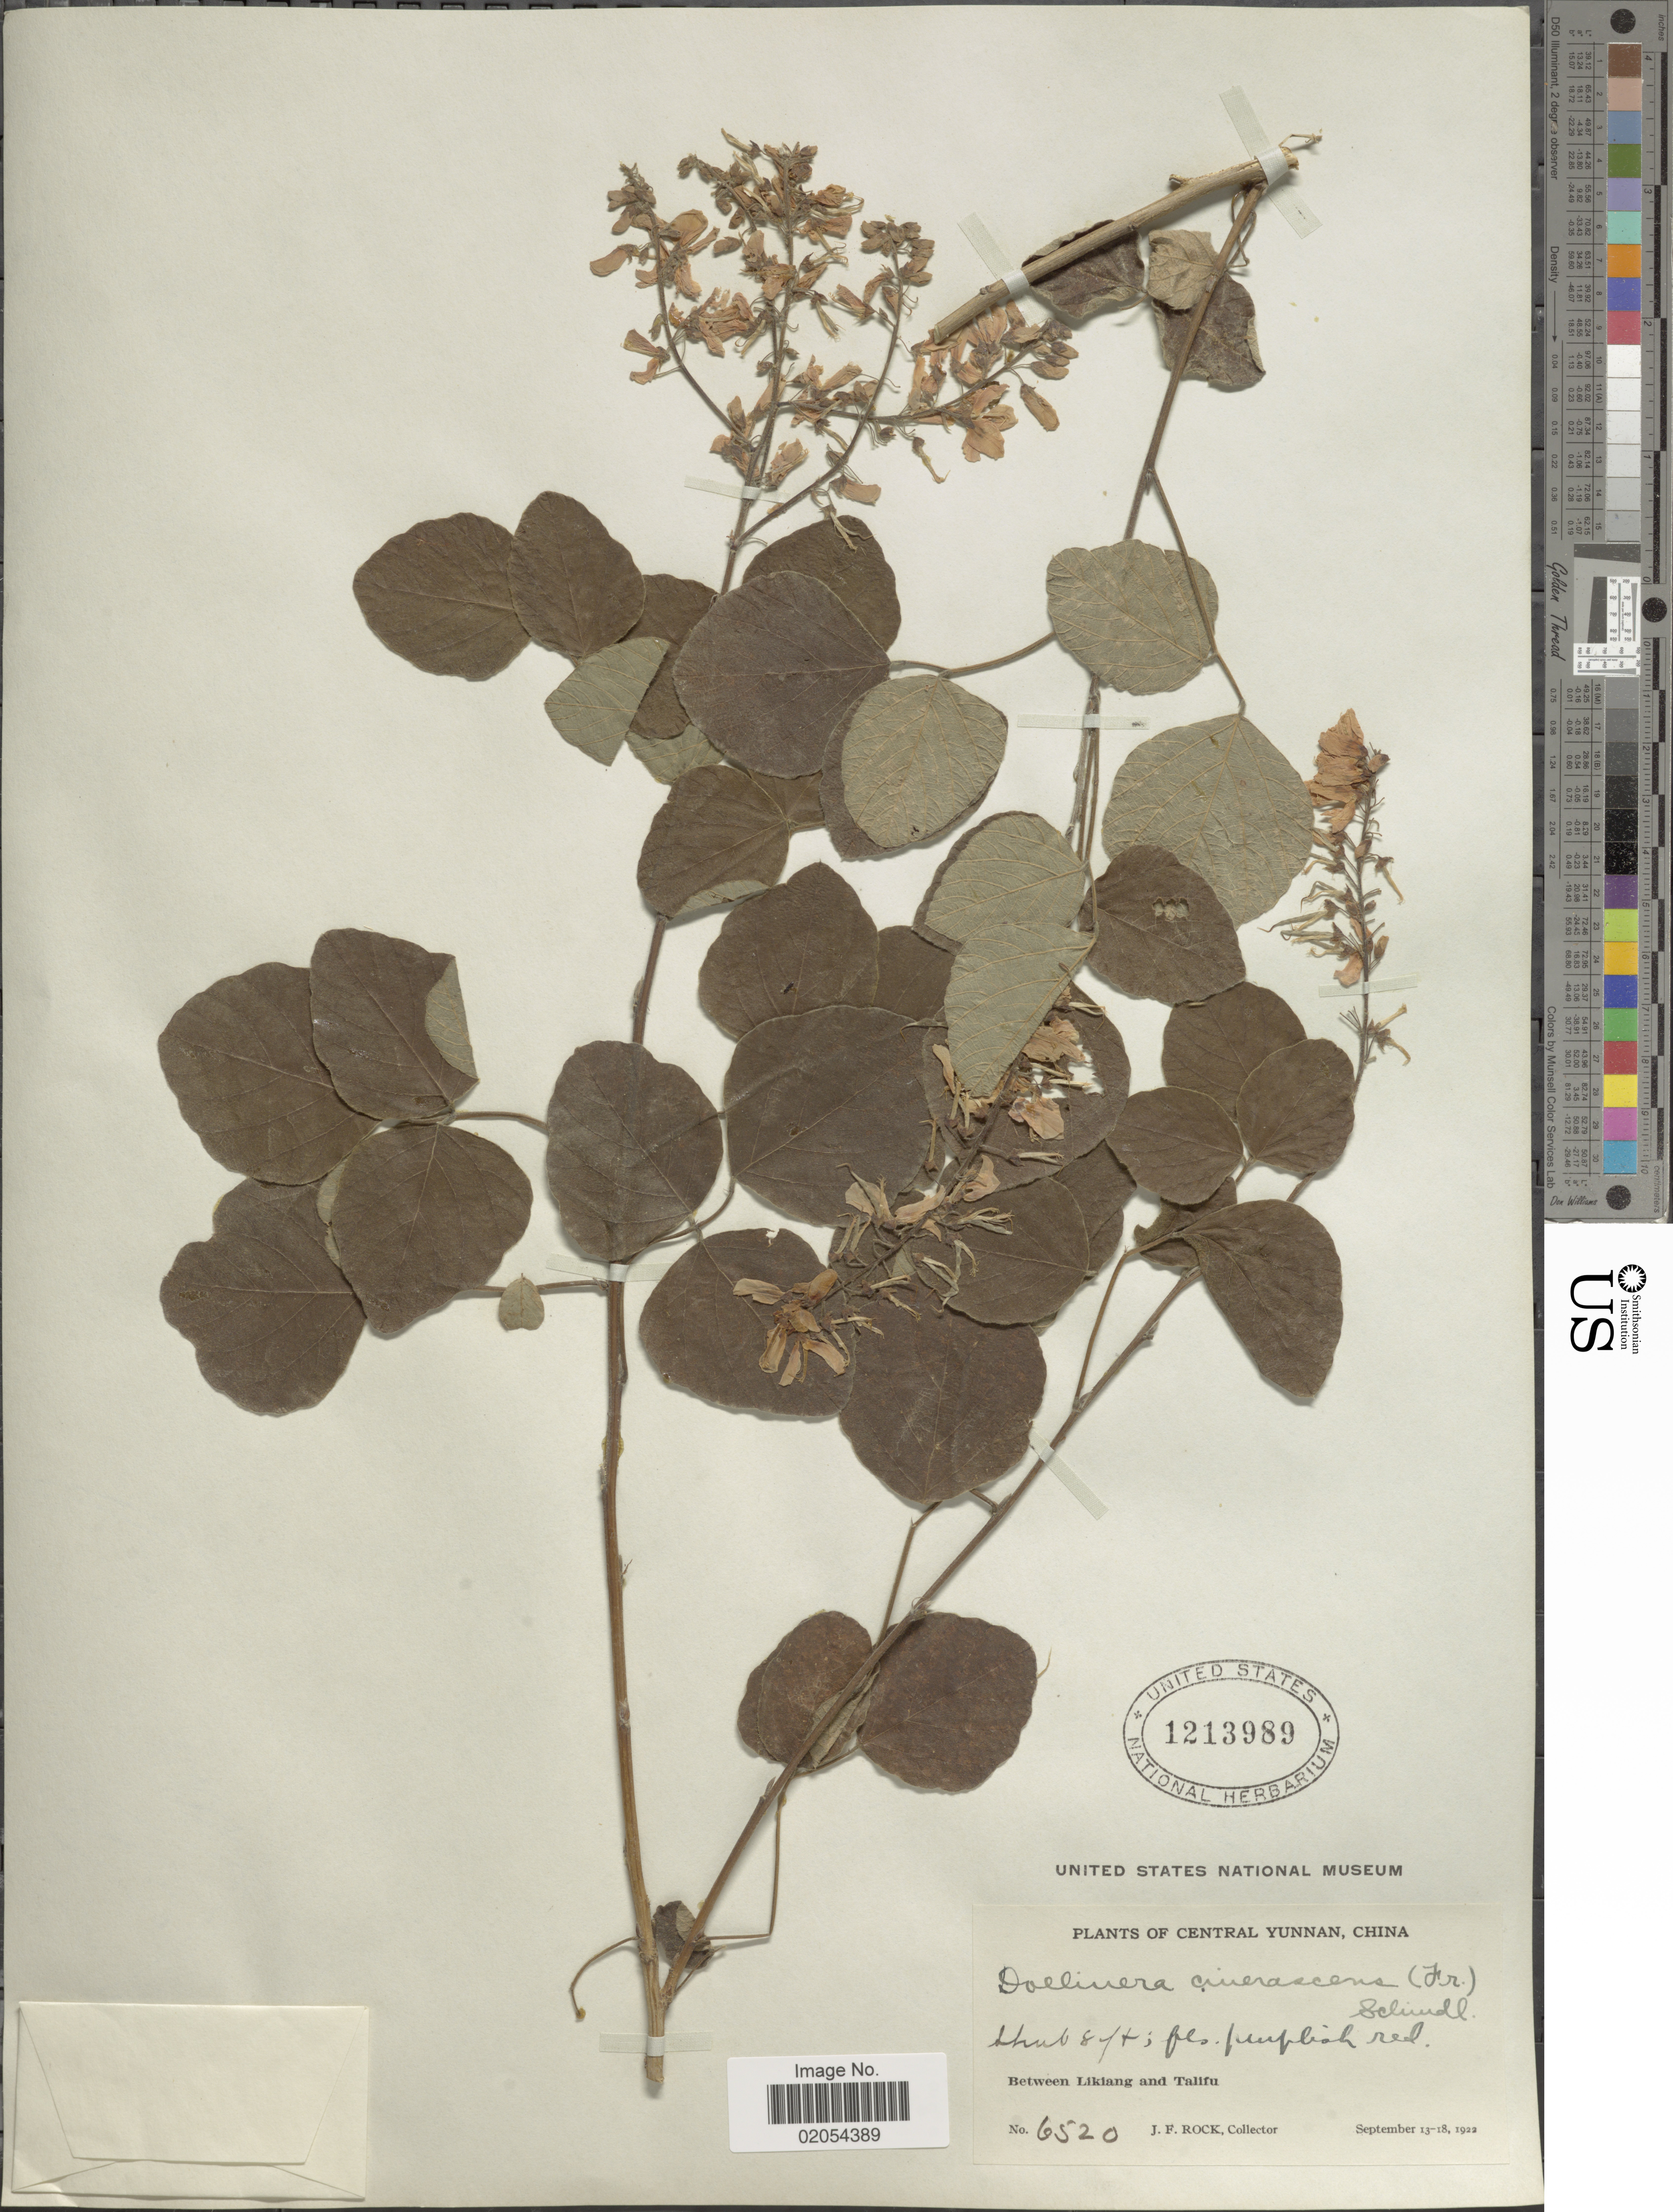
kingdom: Plantae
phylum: Tracheophyta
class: Magnoliopsida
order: Fabales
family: Fabaceae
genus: Desmodium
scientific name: Desmodium cinerascens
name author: A. Gray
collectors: J. Rock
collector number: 6520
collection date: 1922-09-13/1922-09-18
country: China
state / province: Yunnan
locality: Central Yunnan, China, Between Likiang and Talifu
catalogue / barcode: US 1213989